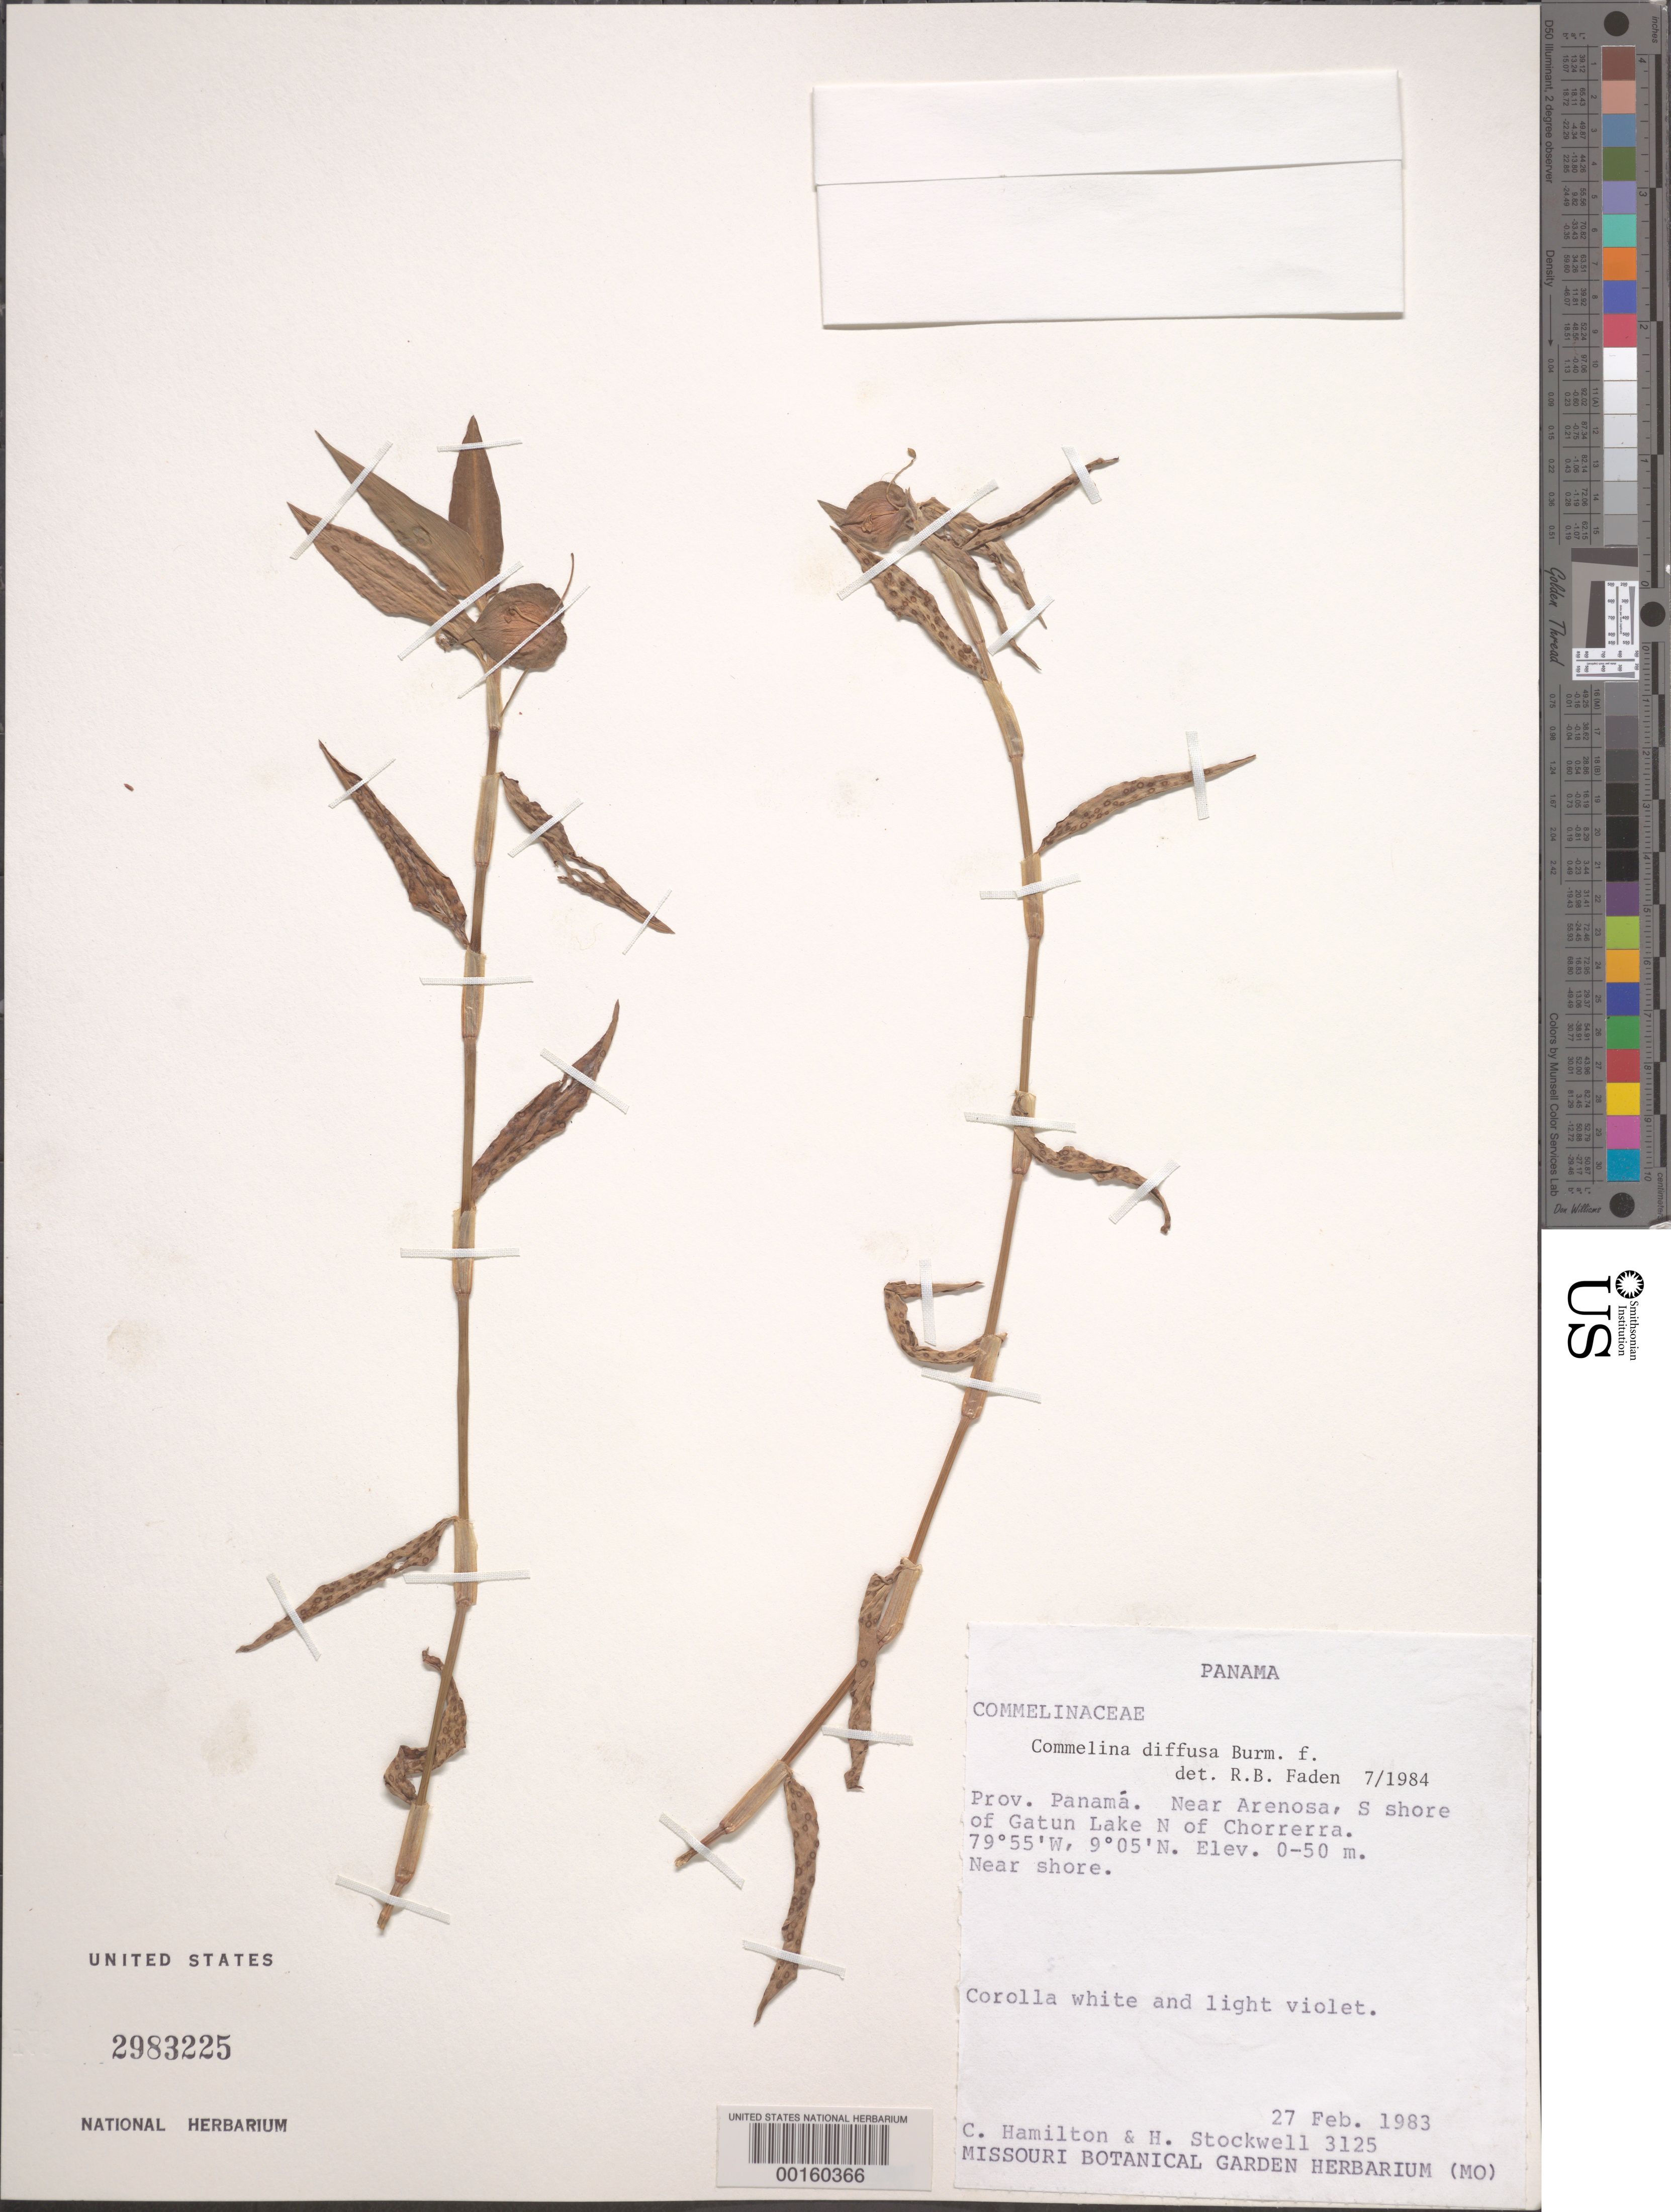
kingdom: Plantae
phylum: Tracheophyta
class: Liliopsida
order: Commelinales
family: Commelinaceae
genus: Commelina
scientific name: Commelina diffusa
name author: Burm. f.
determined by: Faden, Robert B., (US), Smithsonian Institution - National Museum of Natural History (UNITED STATES)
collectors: C. Hamilton & H. Stockwell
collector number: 3125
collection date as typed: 27 Feb 1983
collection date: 1983-02-27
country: Panama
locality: Arenosa; s shore of Gatun Lake, N of Chorrerra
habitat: Shore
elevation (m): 0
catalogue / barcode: US 2983225